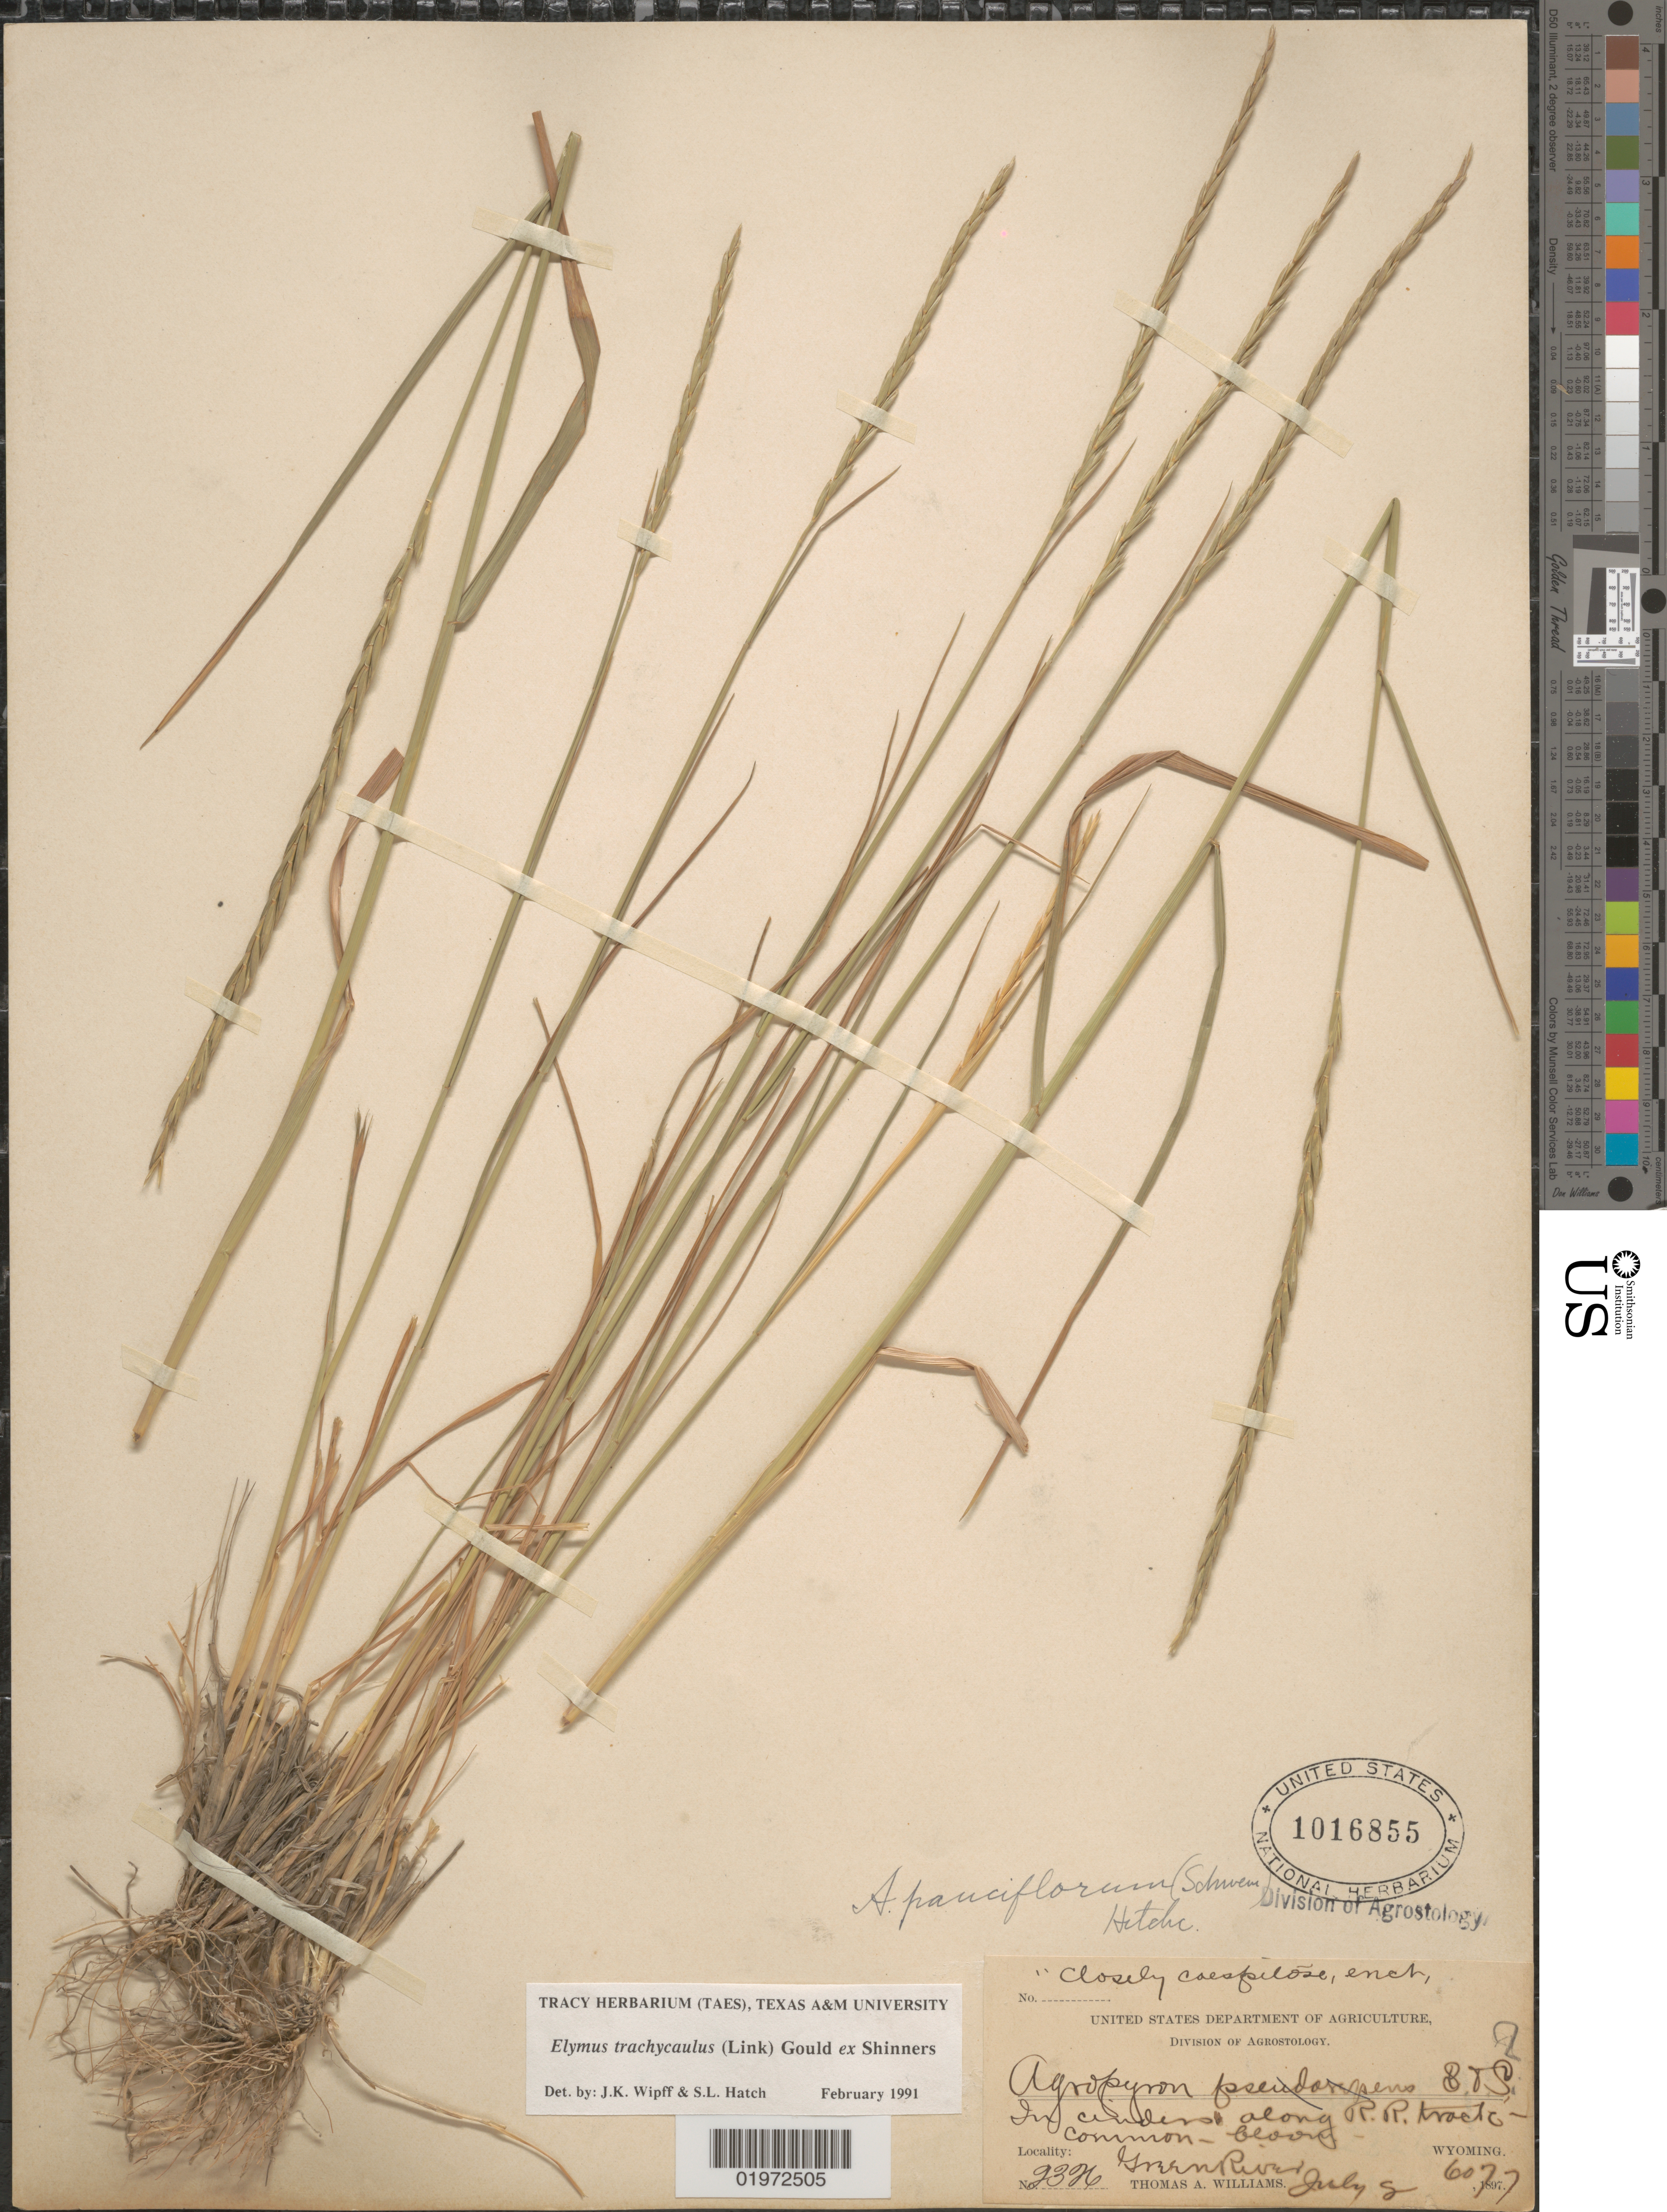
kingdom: Plantae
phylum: Tracheophyta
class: Liliopsida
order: Poales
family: Poaceae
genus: Elymus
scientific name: Elymus trachycaulus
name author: (Link) Gould ex Shinners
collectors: T. A. Williams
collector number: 2326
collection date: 1897-07-05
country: United States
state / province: Wyoming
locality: In cinders along R. R. track. Common. Green River.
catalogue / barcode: US 1016855